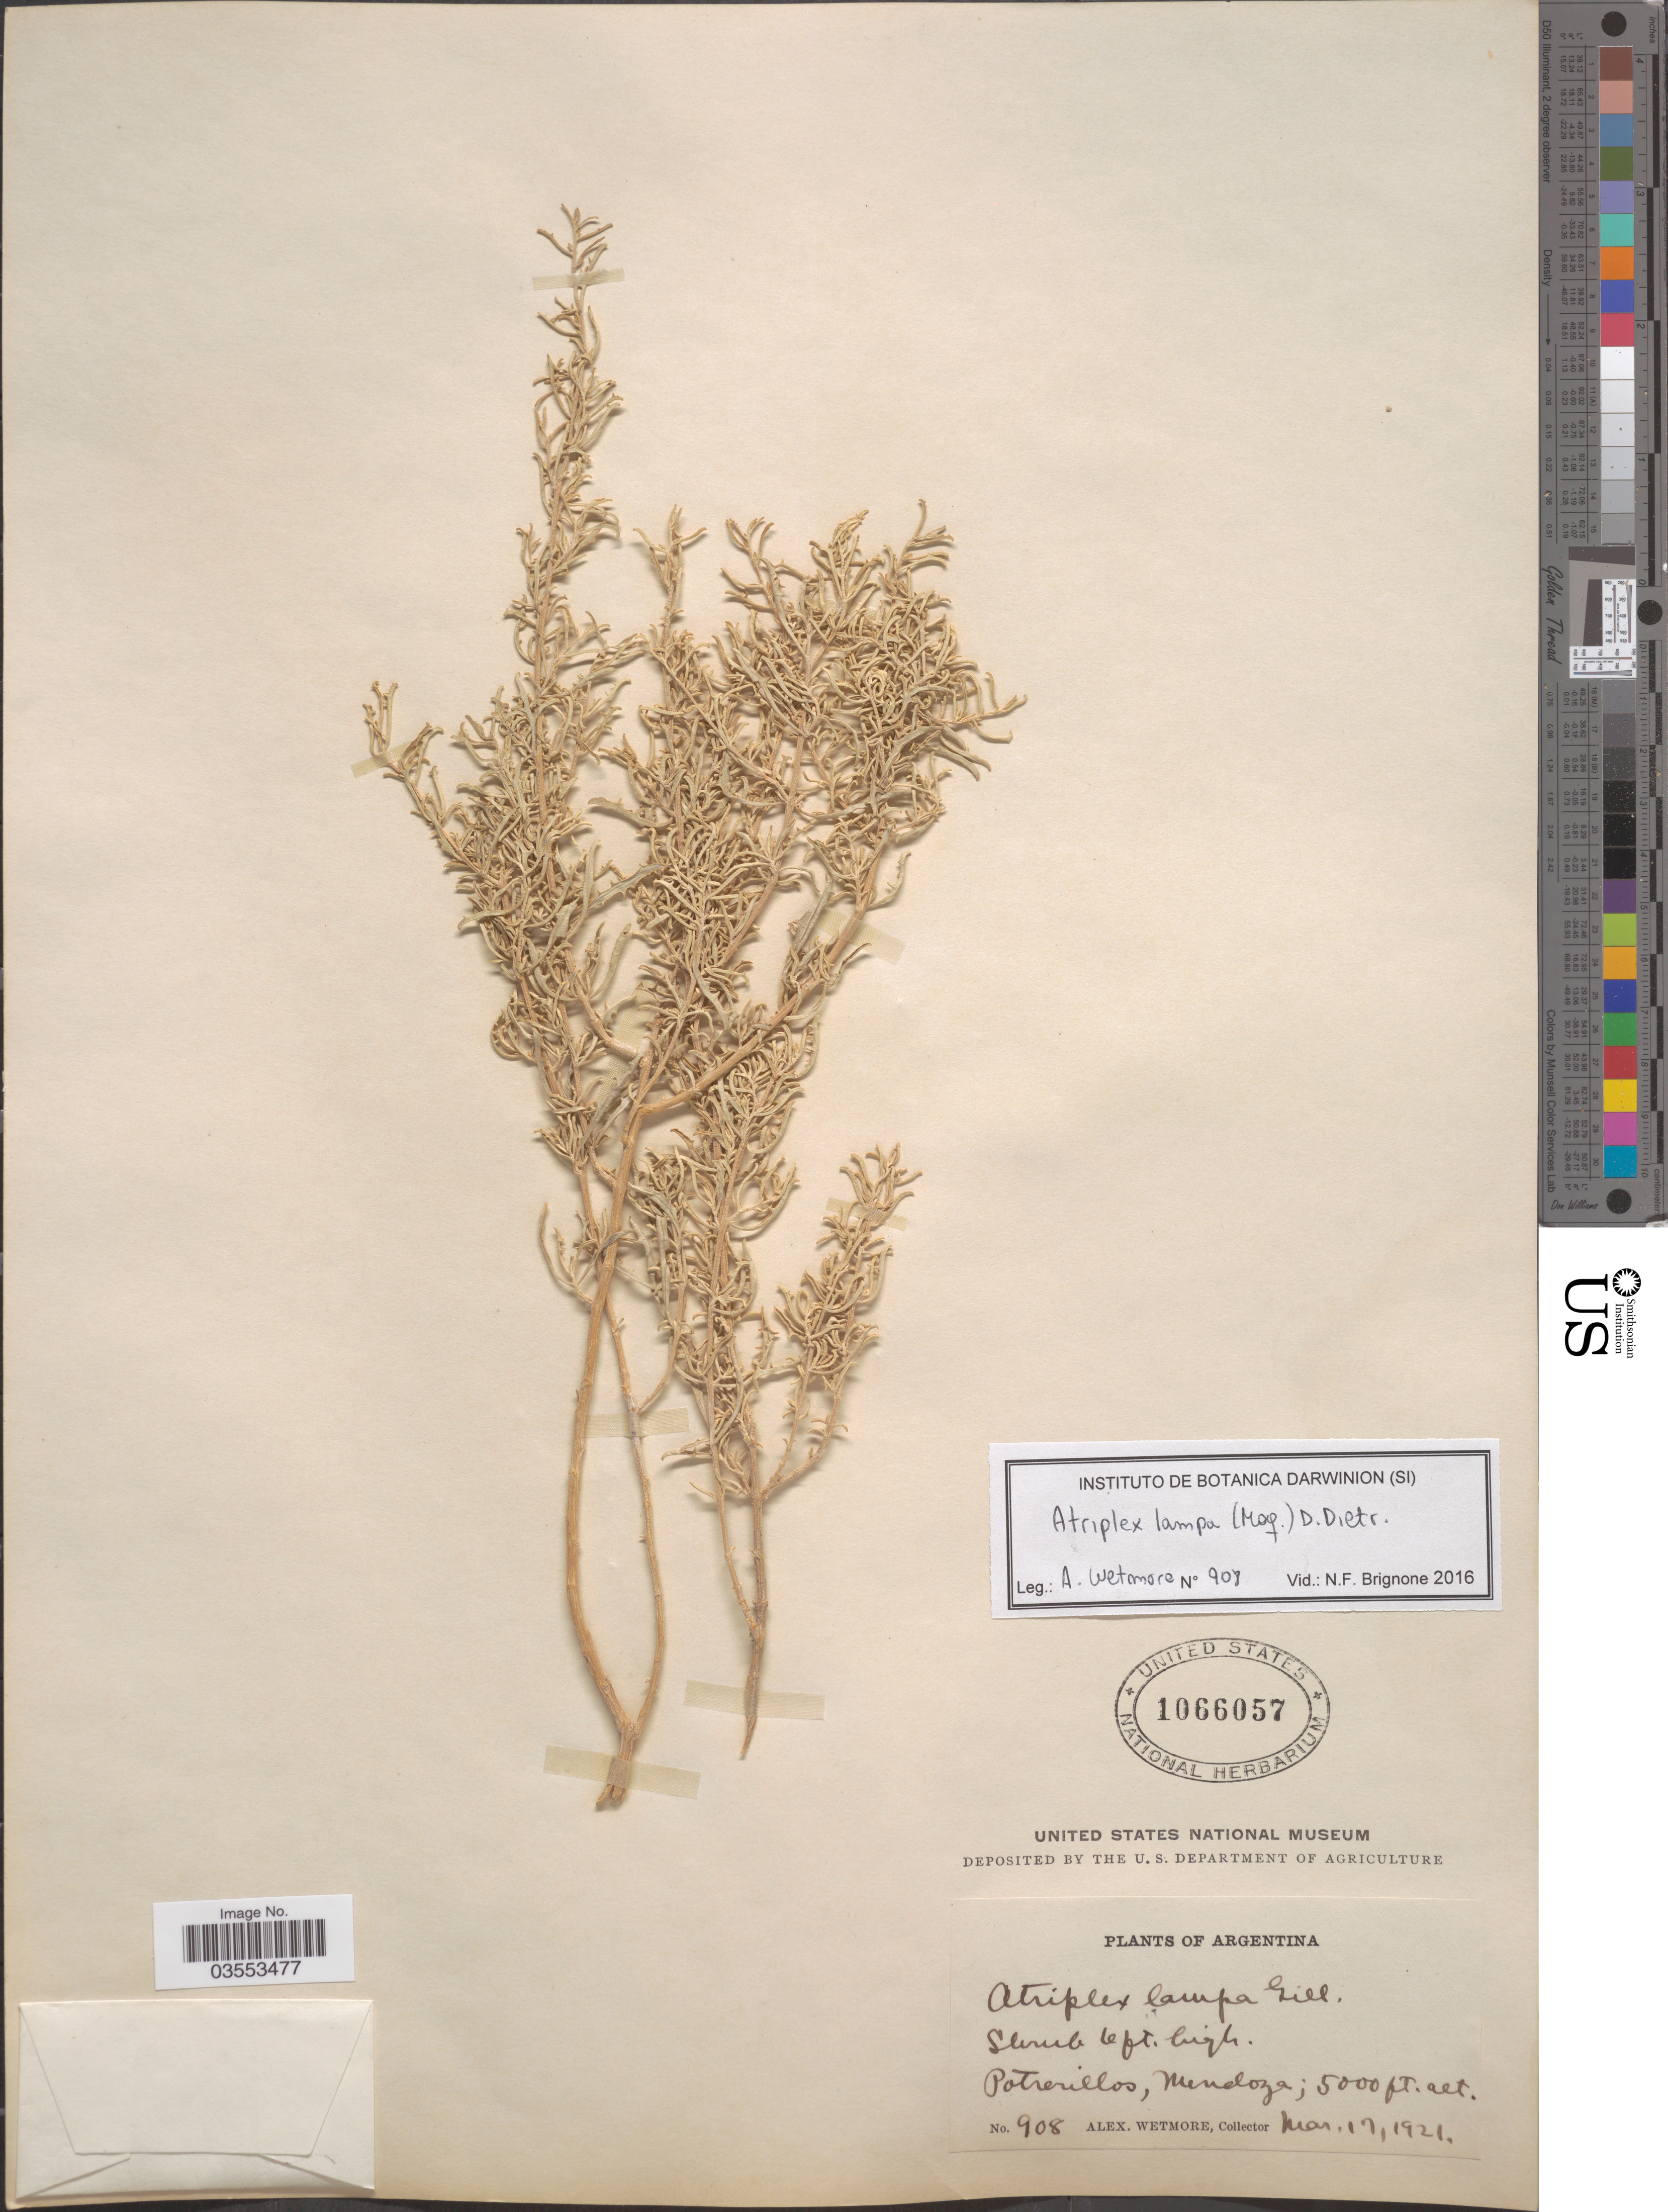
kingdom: Plantae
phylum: Tracheophyta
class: Magnoliopsida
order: Caryophyllales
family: Amaranthaceae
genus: Atriplex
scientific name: Atriplex lampa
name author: (Moq.) Gillies ex D. Dietr.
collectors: A. Wetmore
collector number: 908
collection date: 1921-03-17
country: Argentina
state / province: Mendoza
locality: Potrerillos.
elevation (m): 1524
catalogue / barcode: US 1066057